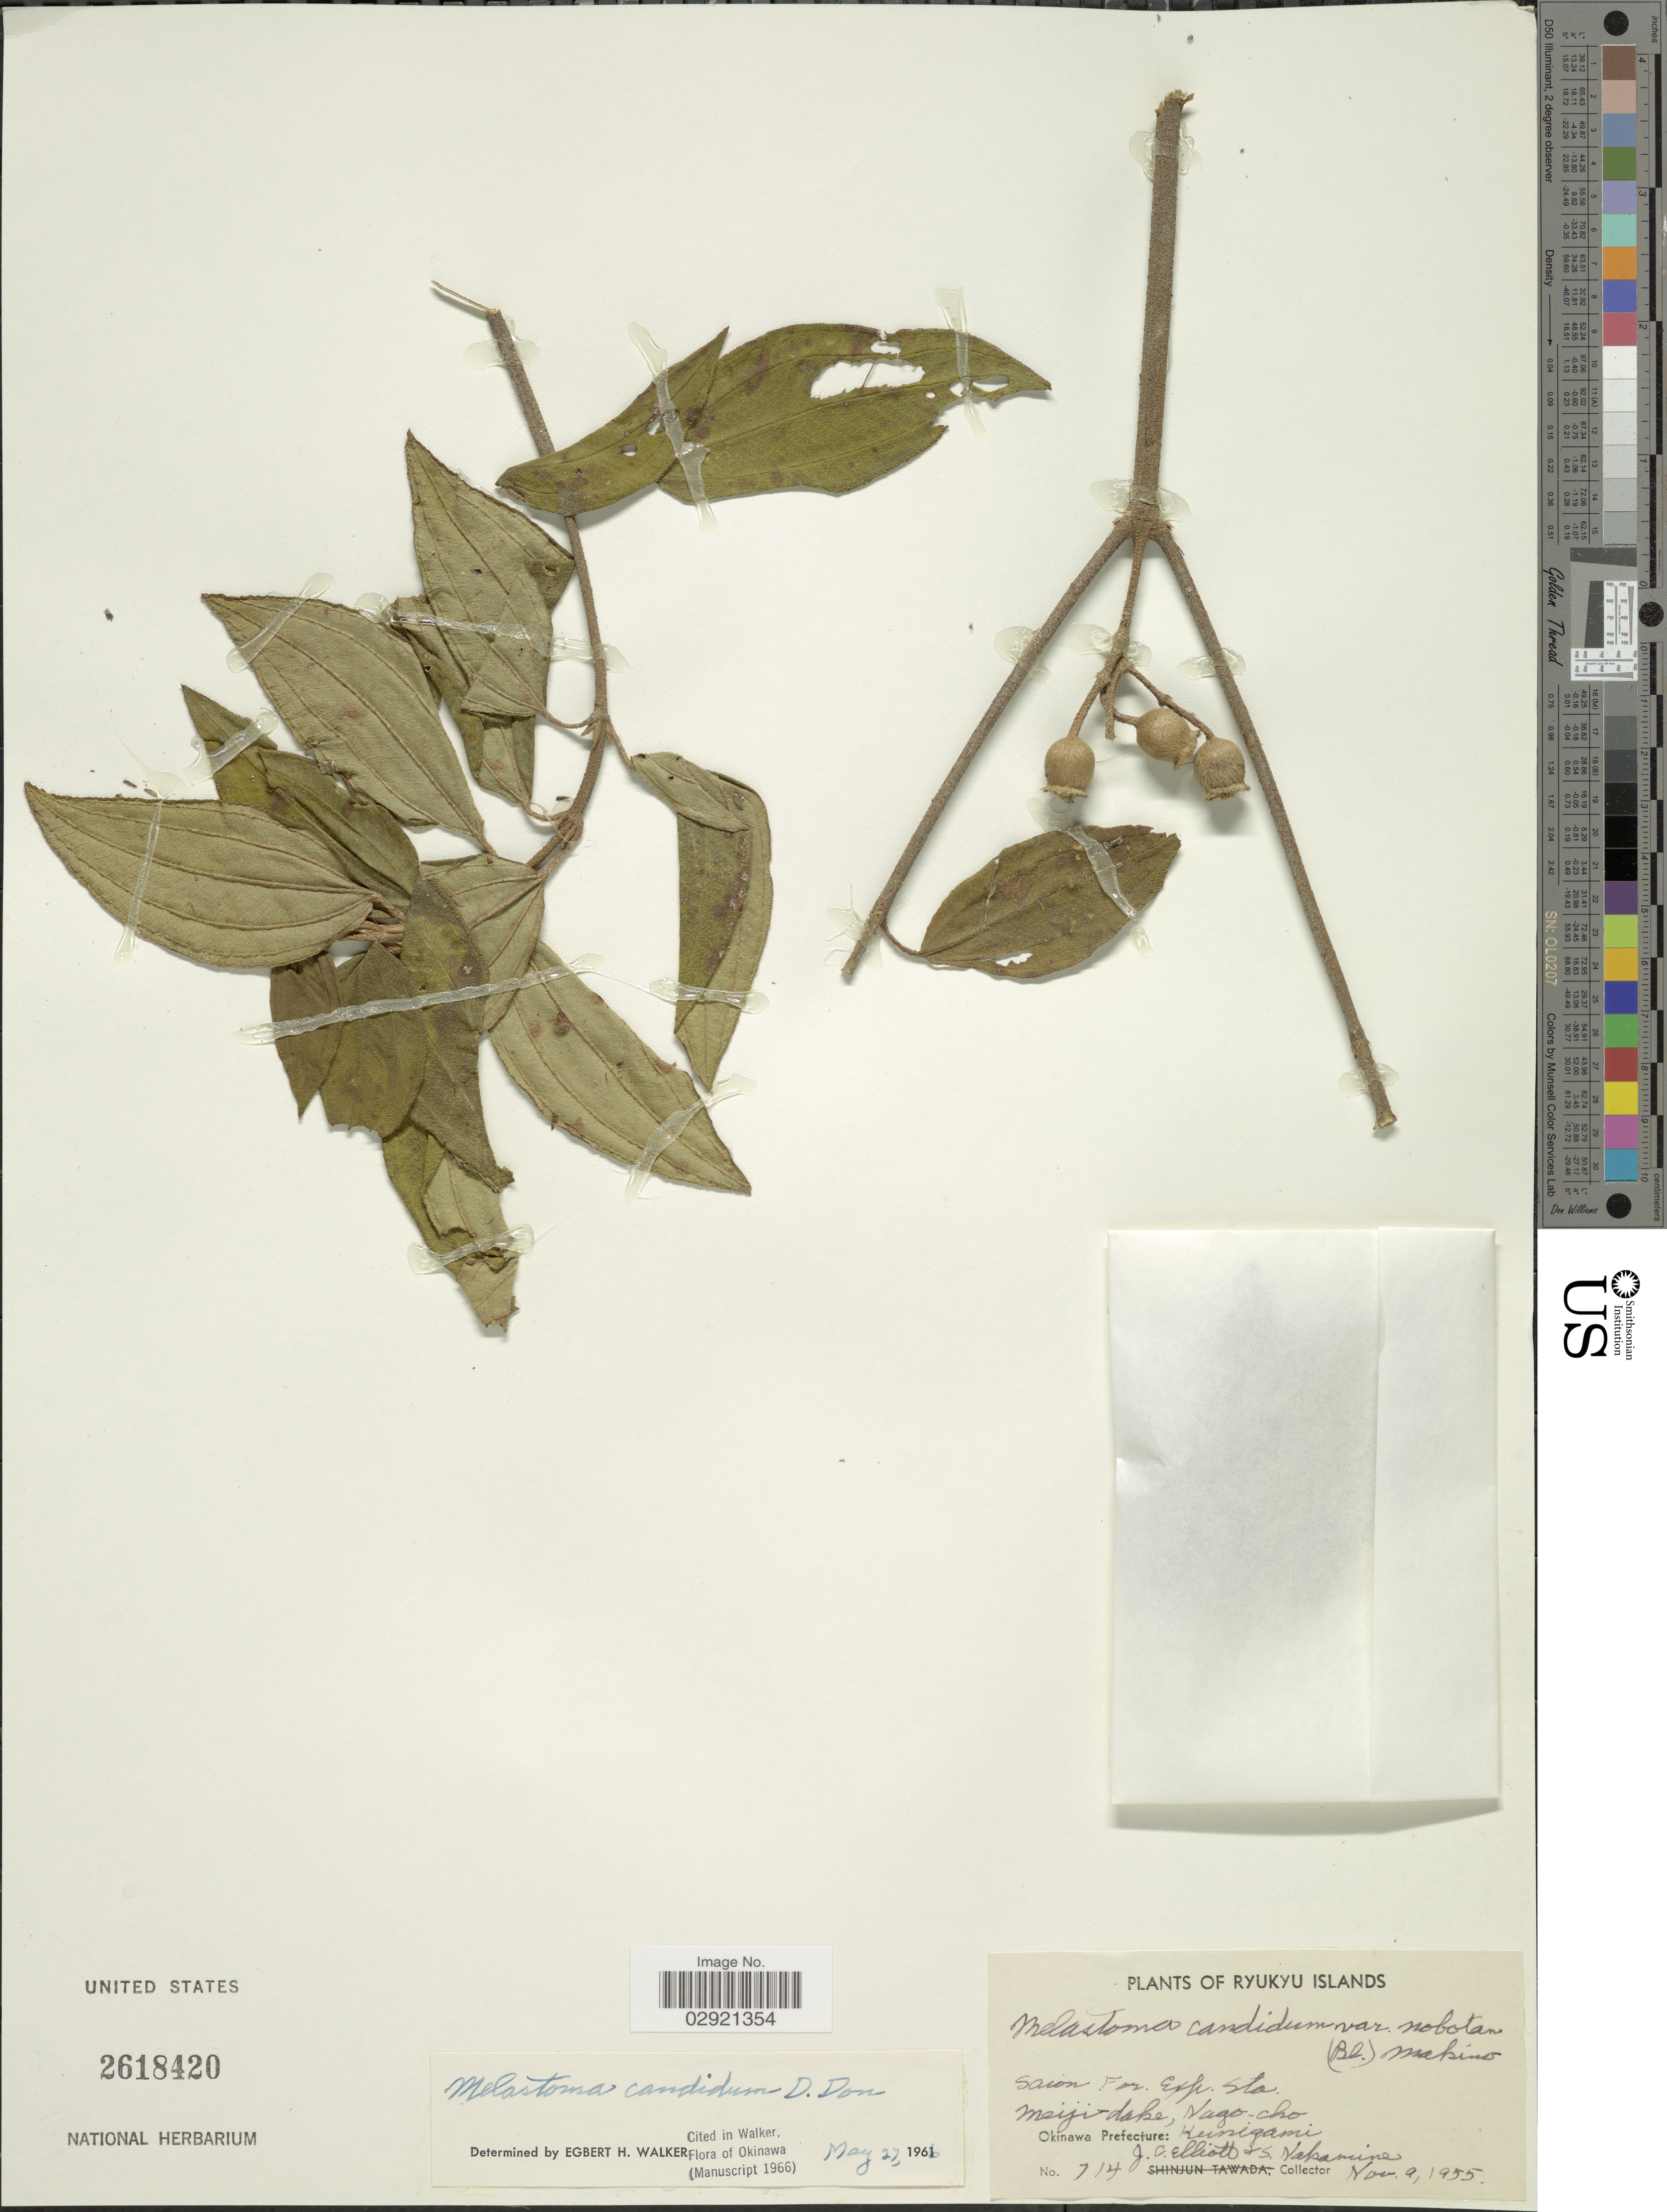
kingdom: Plantae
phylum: Tracheophyta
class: Magnoliopsida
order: Myrtales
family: Melastomataceae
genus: Melastoma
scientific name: Melastoma candidum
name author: D. Don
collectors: J. C. Elliott & S. Nakamine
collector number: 714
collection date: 1955-11-09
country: Japan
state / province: Okinawa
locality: Saion For. Exp. Sta. Meiji-dake, Nago-cho. Okinawa Prefecture: Kunigami.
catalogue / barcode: US 2618420